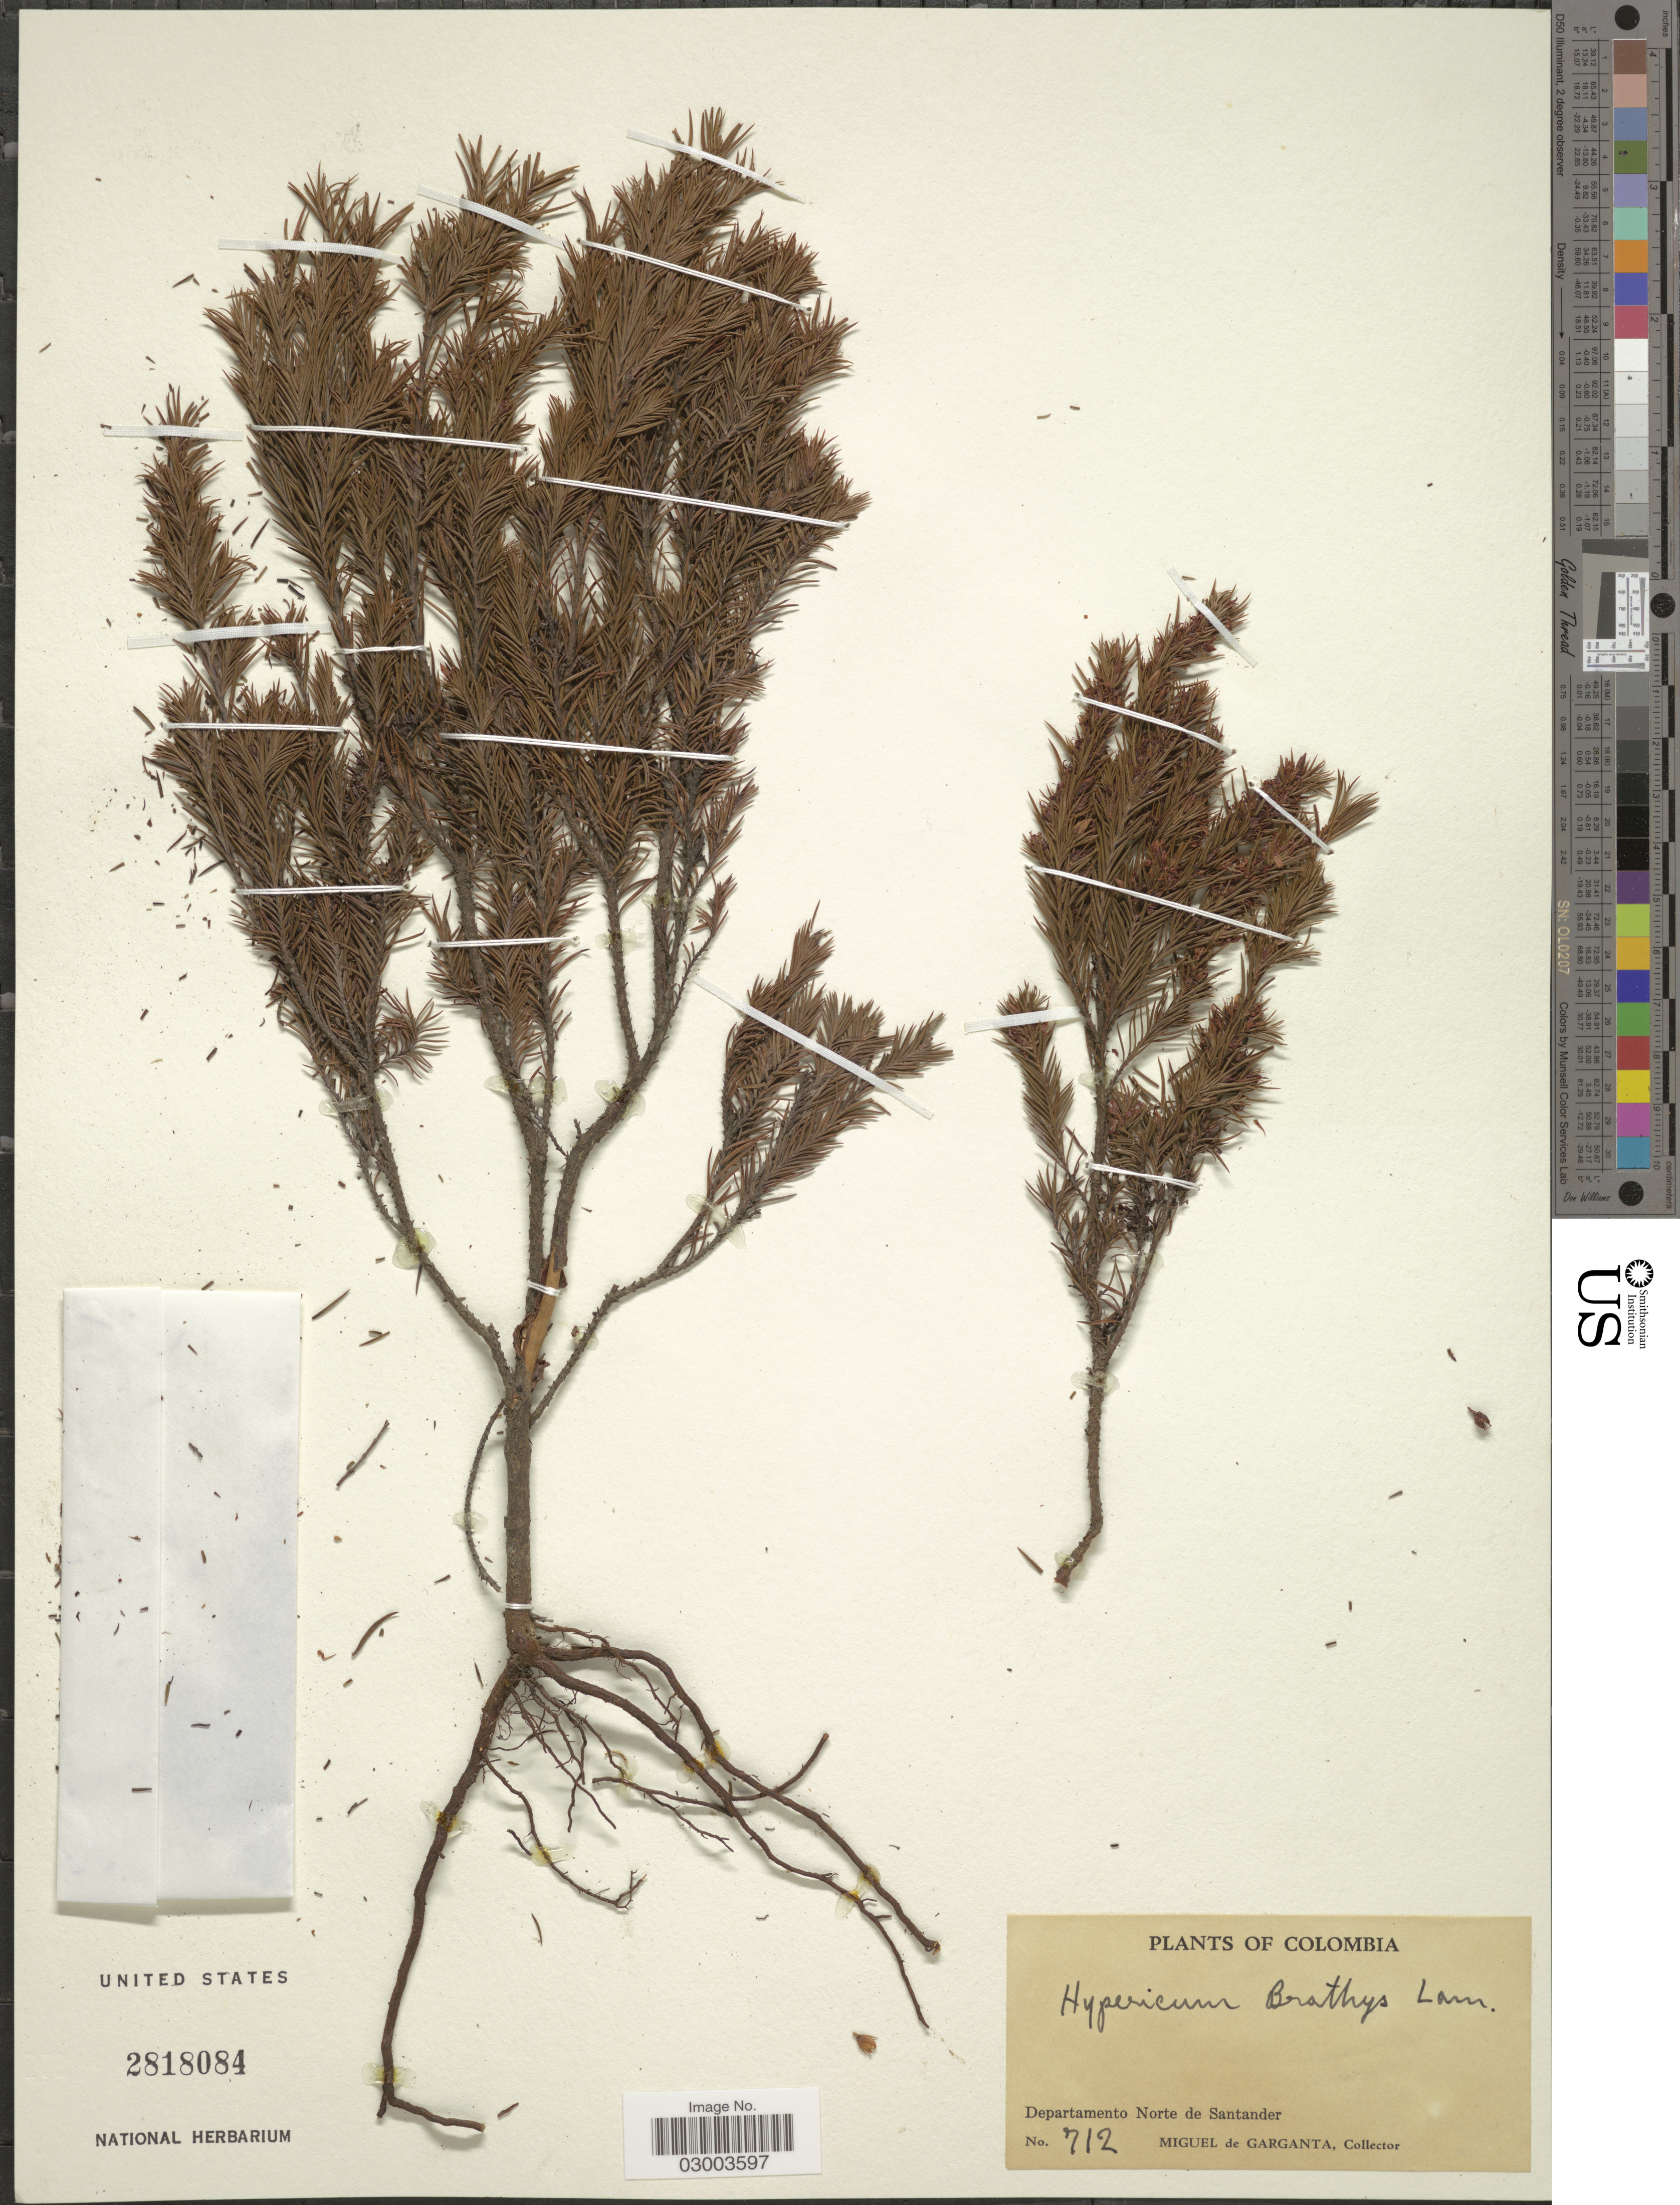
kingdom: Plantae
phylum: Tracheophyta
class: Magnoliopsida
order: Malpighiales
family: Hypericaceae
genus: Hypericum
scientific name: Hypericum juniperinum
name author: Kunth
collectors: M. Garganta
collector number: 712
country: Colombia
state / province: Norte de Santander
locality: Departamento Norte de Santander.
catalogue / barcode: US 2818084